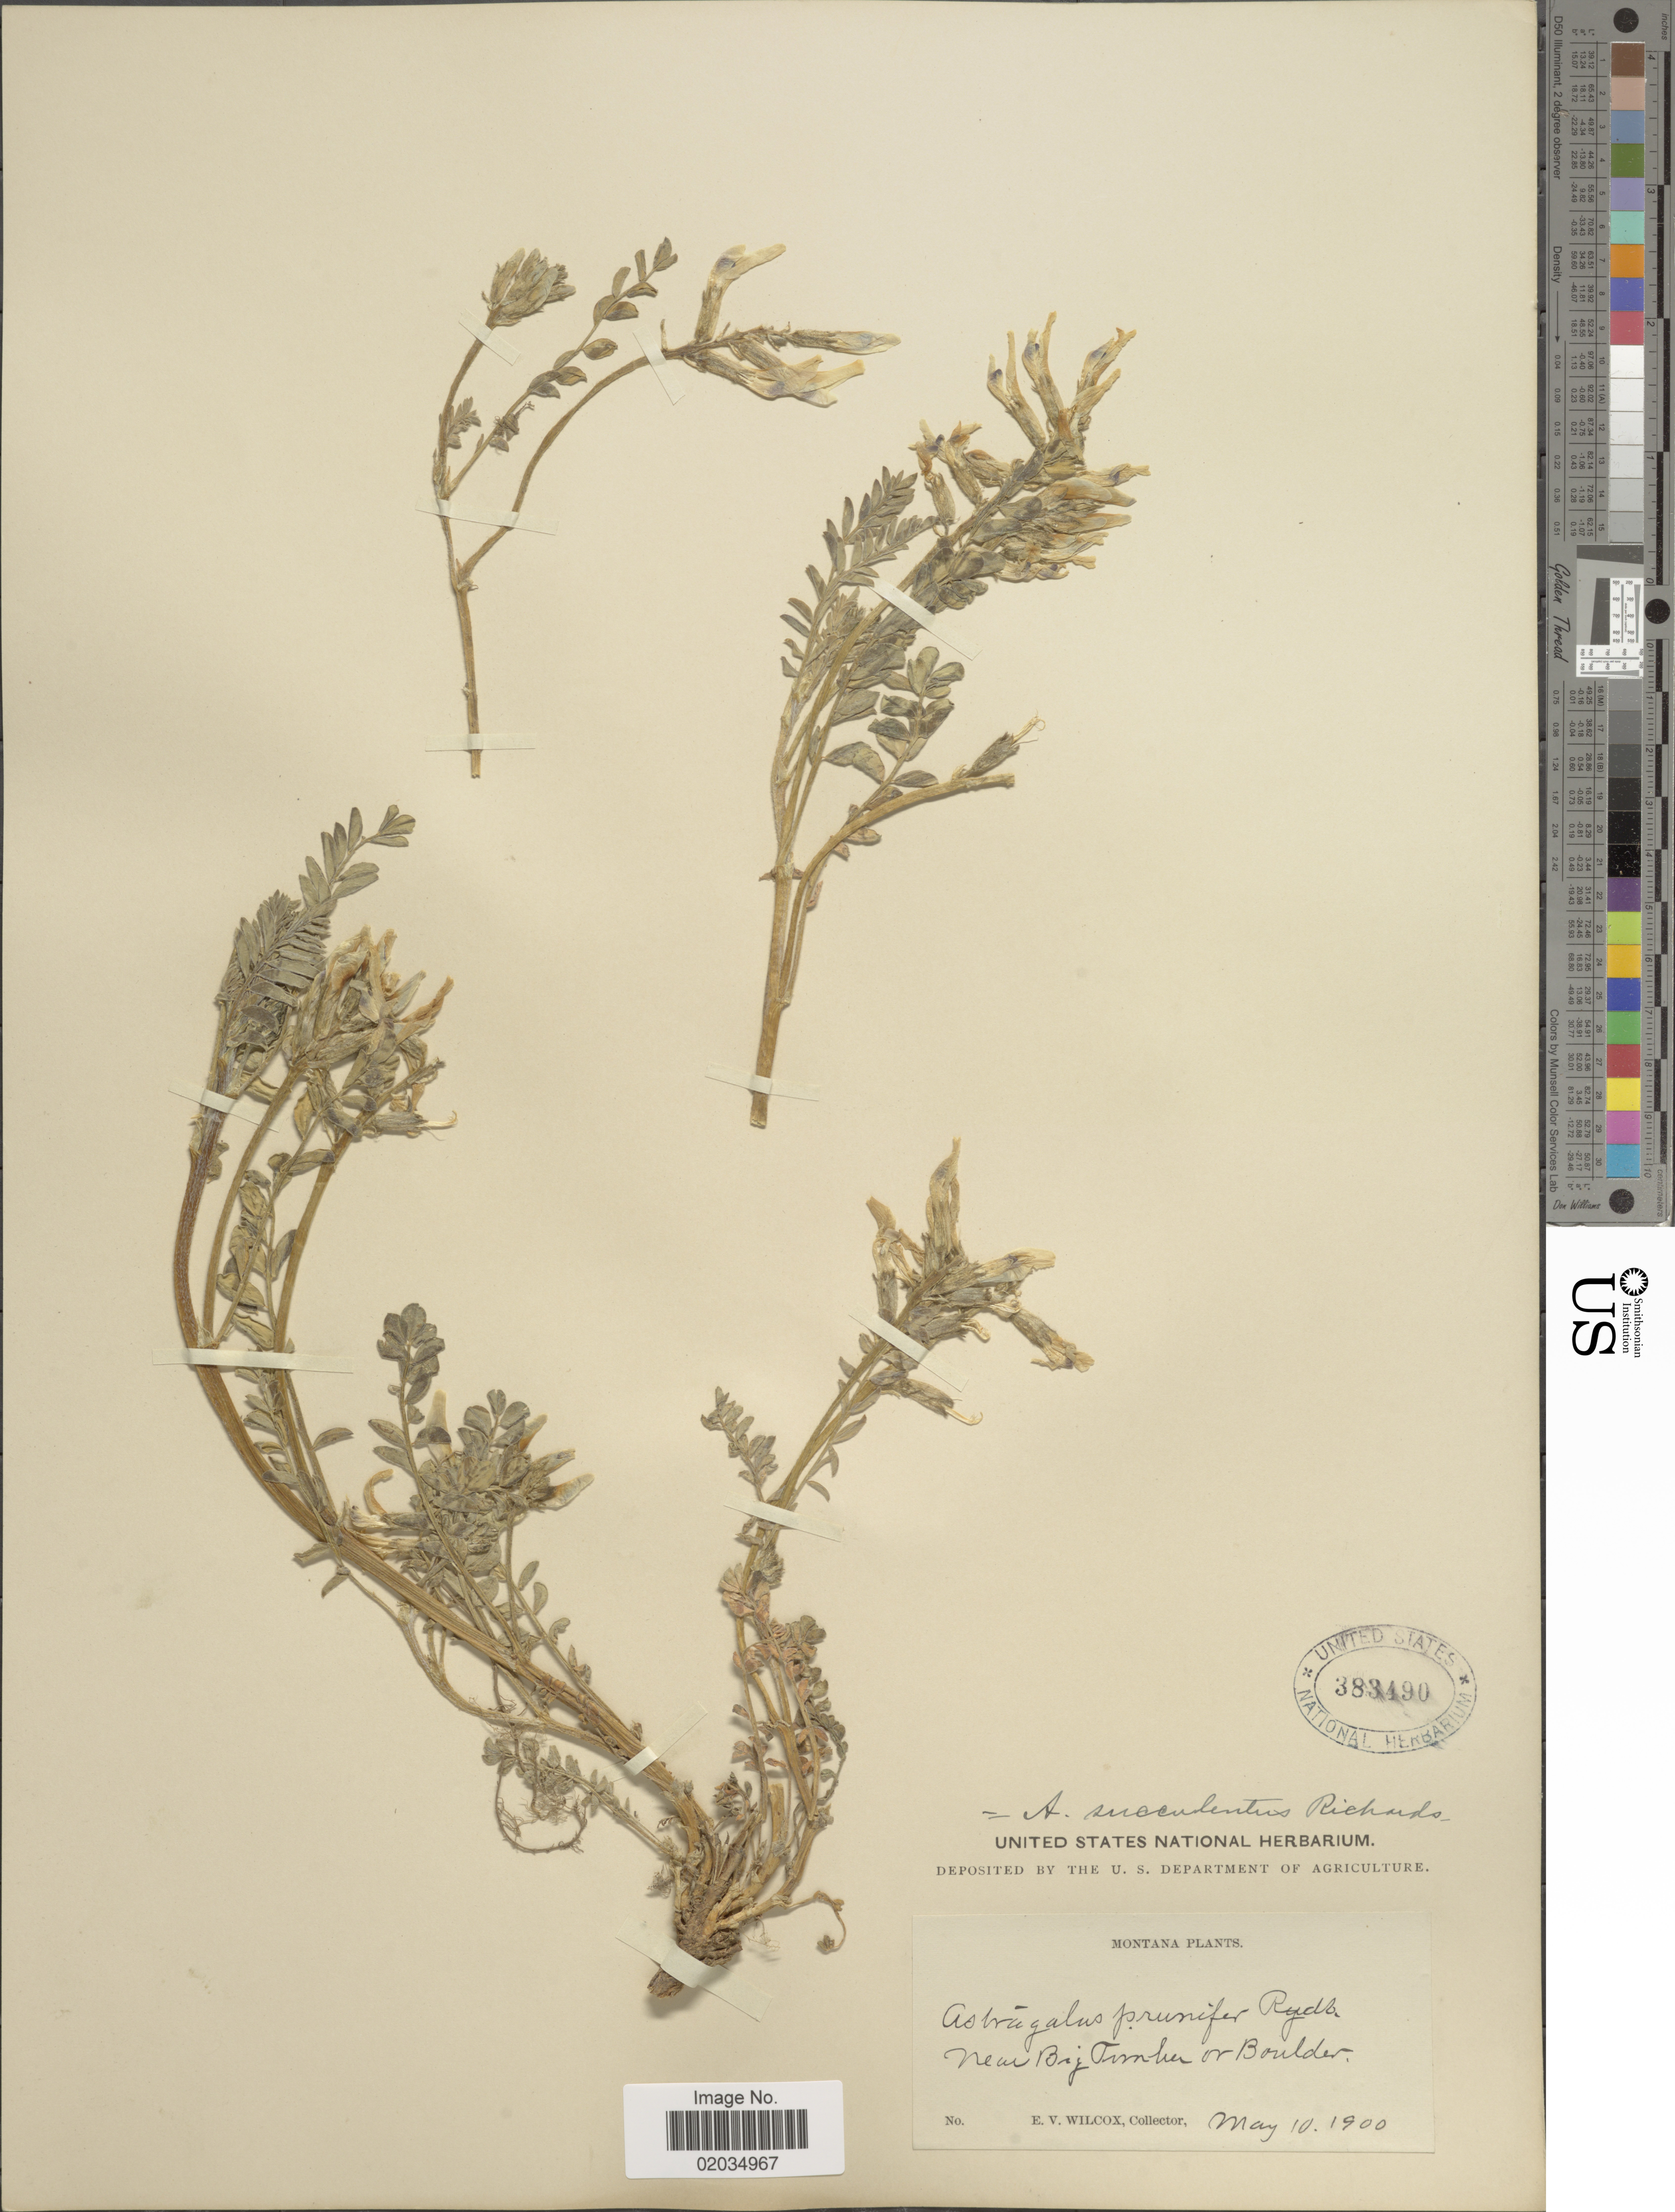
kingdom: Plantae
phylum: Tracheophyta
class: Magnoliopsida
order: Fabales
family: Fabaceae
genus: Astragalus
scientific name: Astragalus succulentus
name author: Richardson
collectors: E. V. Wilcox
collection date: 1900-05-10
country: United States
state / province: Montana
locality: Near Big Timber or Boulder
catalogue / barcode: US 383490